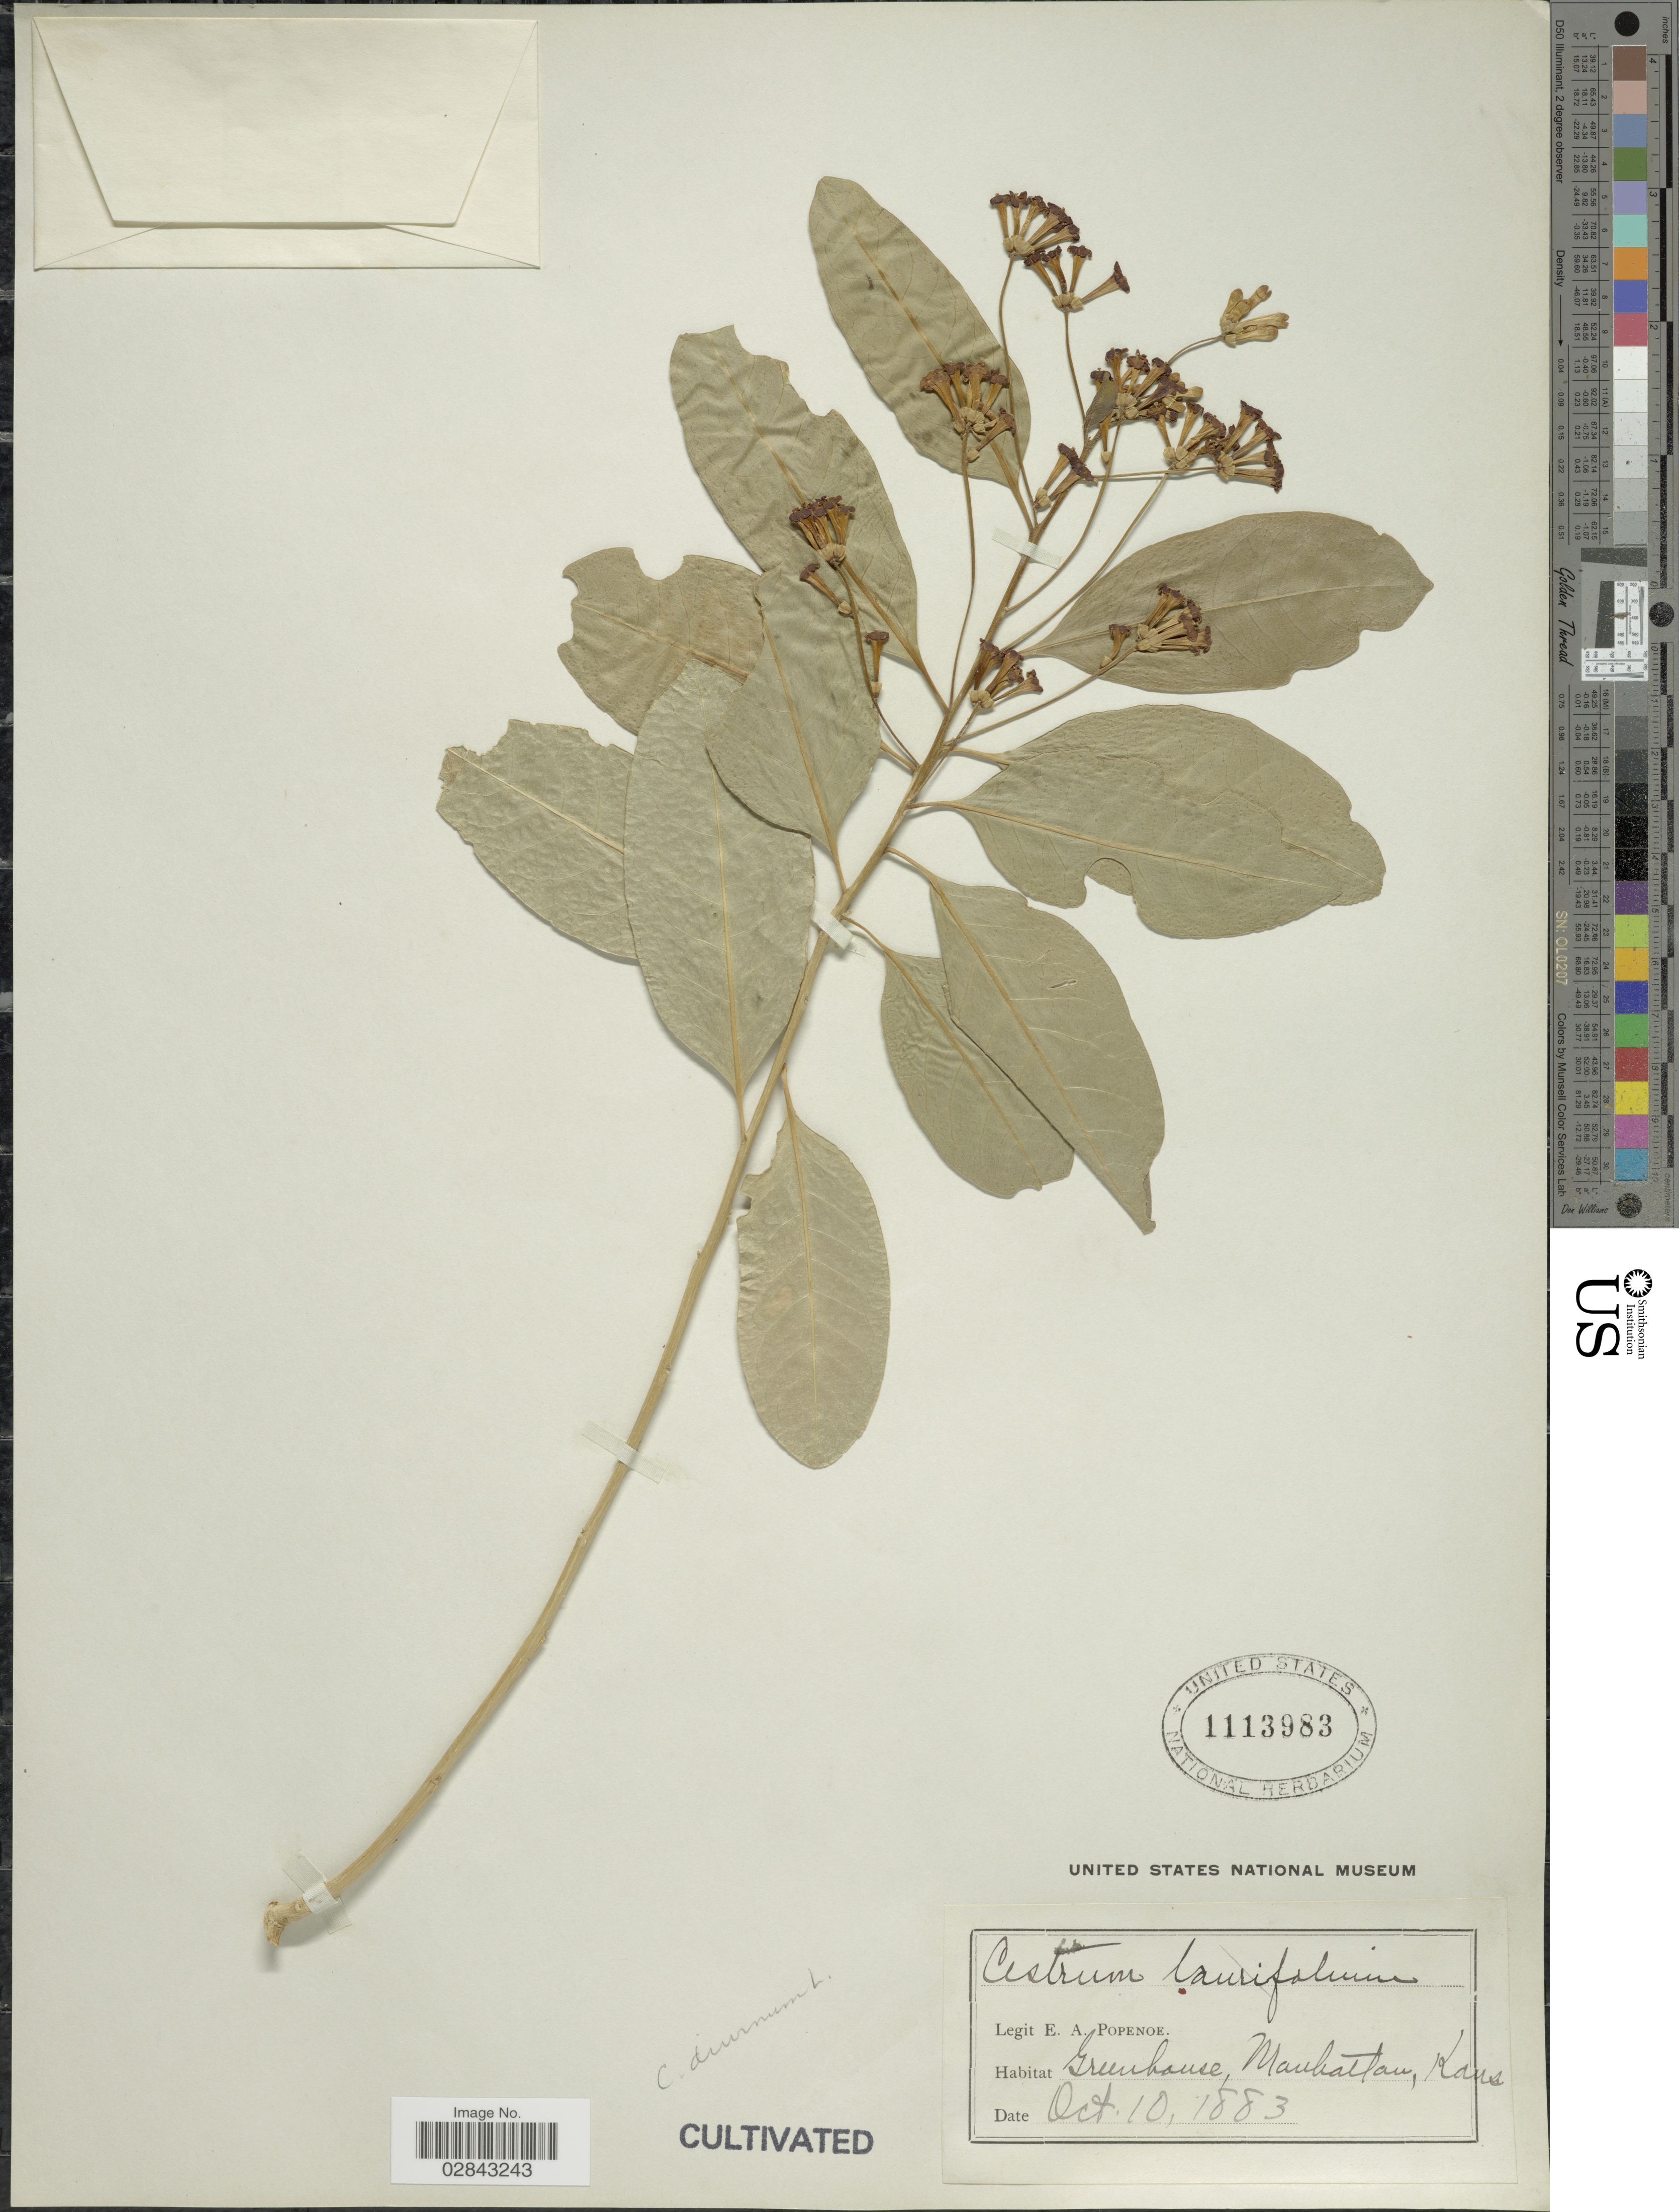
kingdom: Plantae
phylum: Tracheophyta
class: Magnoliopsida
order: Solanales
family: Solanaceae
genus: Cestrum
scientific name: Cestrum diurnum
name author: L.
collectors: E. A. Popenoe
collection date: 1883-10-10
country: United States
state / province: Kansas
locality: Greenhouse, Manhattan, Kans.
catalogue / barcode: US 1113983